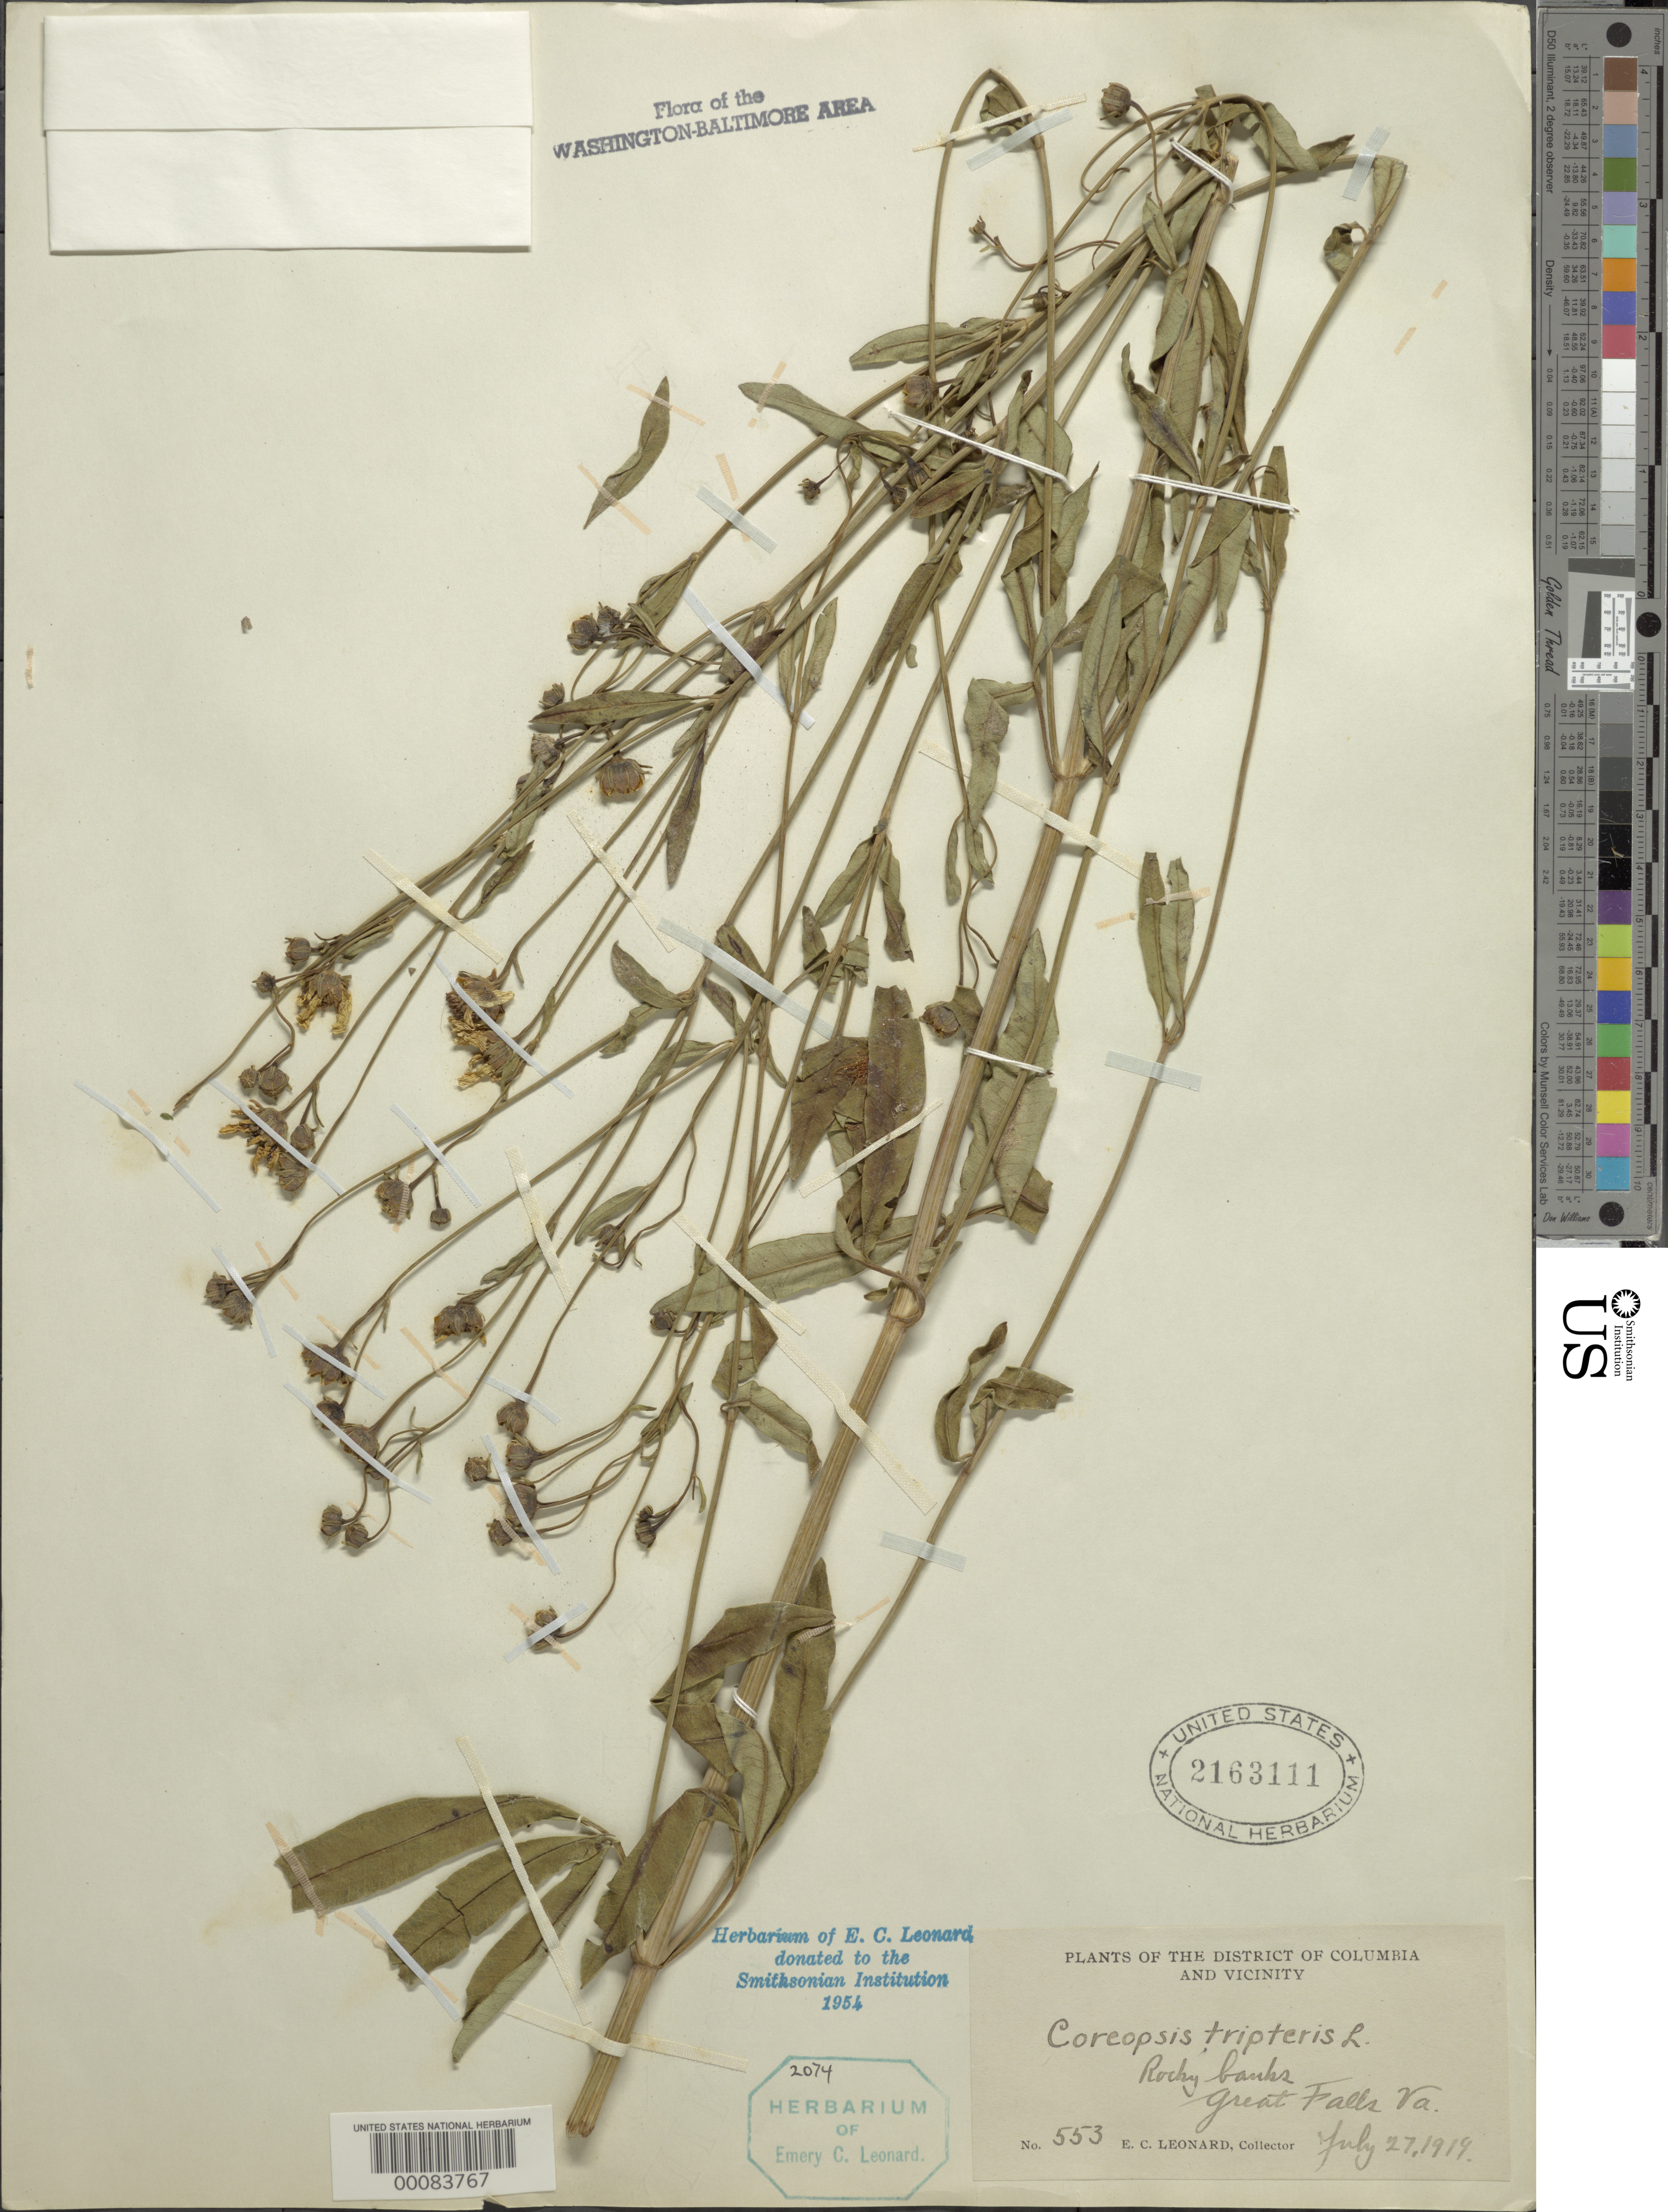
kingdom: Plantae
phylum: Tracheophyta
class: Magnoliopsida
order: Asterales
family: Asteraceae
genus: Coreopsis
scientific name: Coreopsis tripteris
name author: L.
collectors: E. C. Leonard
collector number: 553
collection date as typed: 27 Jul 1919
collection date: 1919-07-27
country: United States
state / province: Virginia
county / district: Fairfax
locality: Great Falls C. & O. Canal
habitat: Rocky banks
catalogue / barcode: US 2163111